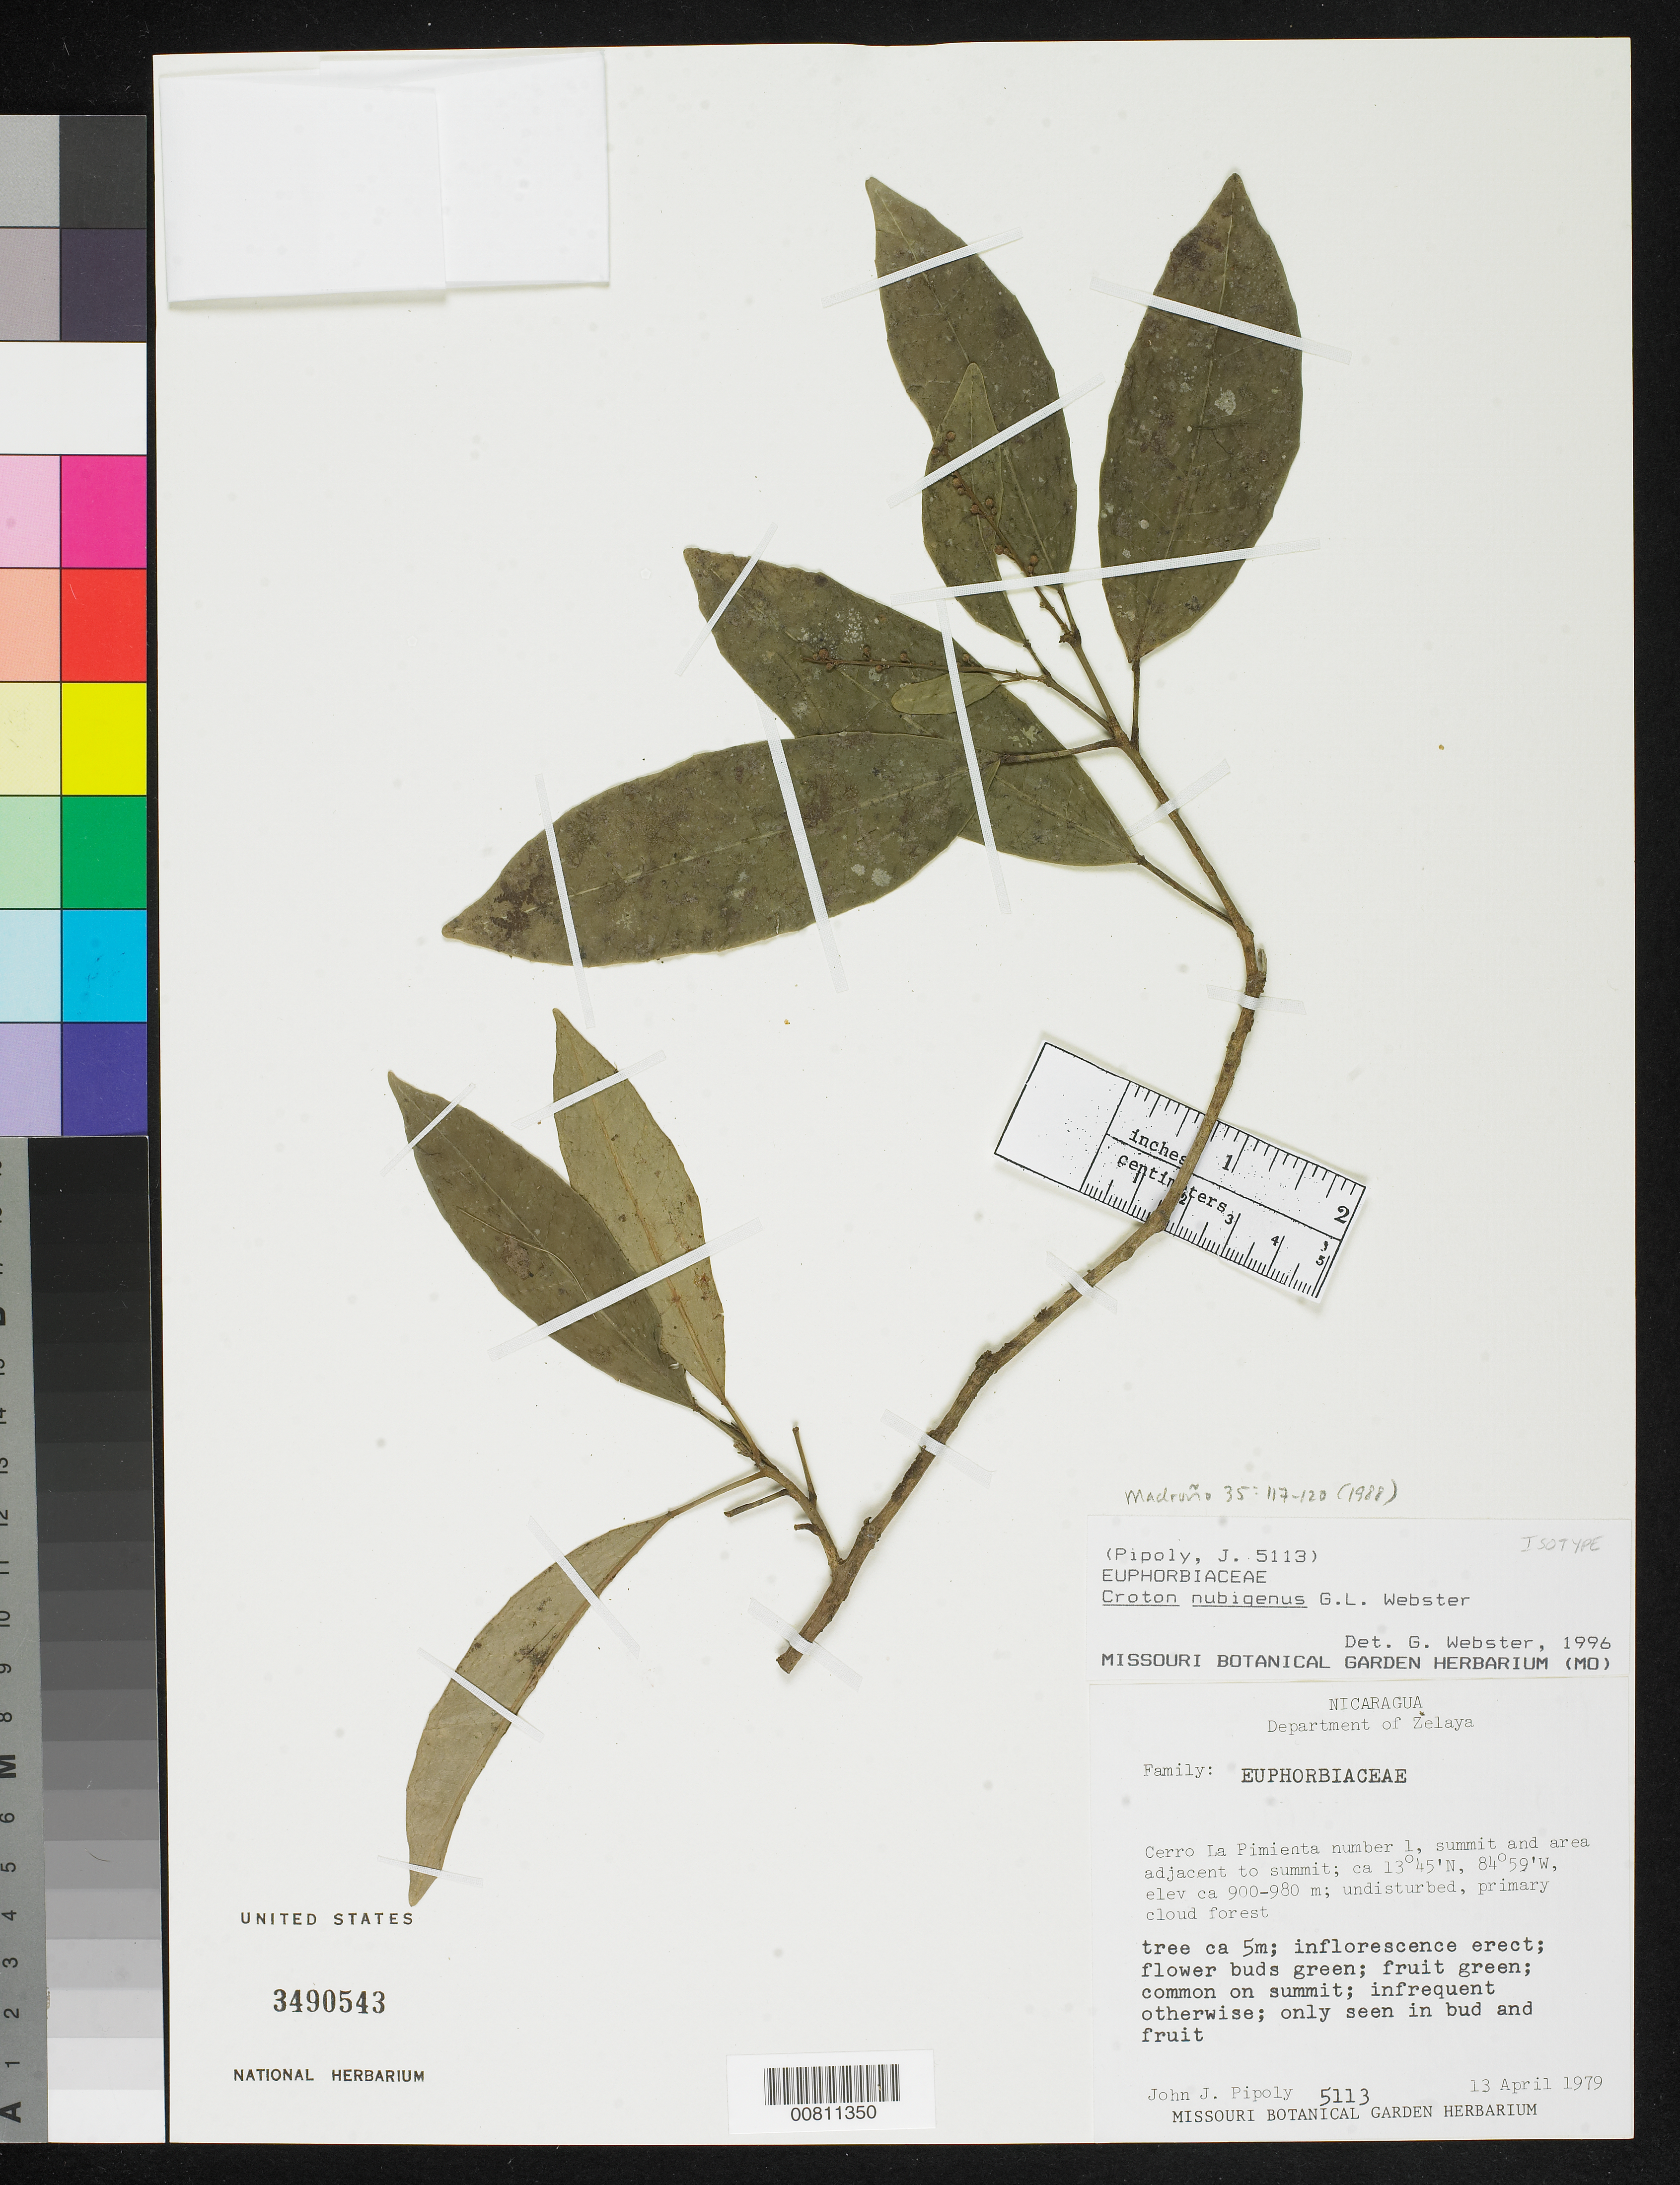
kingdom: Plantae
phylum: Tracheophyta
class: Magnoliopsida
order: Malpighiales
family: Euphorbiaceae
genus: Croton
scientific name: Croton nubigenus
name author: G.L. Webster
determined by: Webster, Grady L.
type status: Isotype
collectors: J. J. Pipoly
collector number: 5113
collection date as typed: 13 Apr 1979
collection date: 1979-04-13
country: Nicaragua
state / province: Atlántico Norte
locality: Cerro La Pimienta number 1, summit and area adjacent to summit.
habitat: Undisturbed, primary cloud forest.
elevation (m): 900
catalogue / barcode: US 3490543